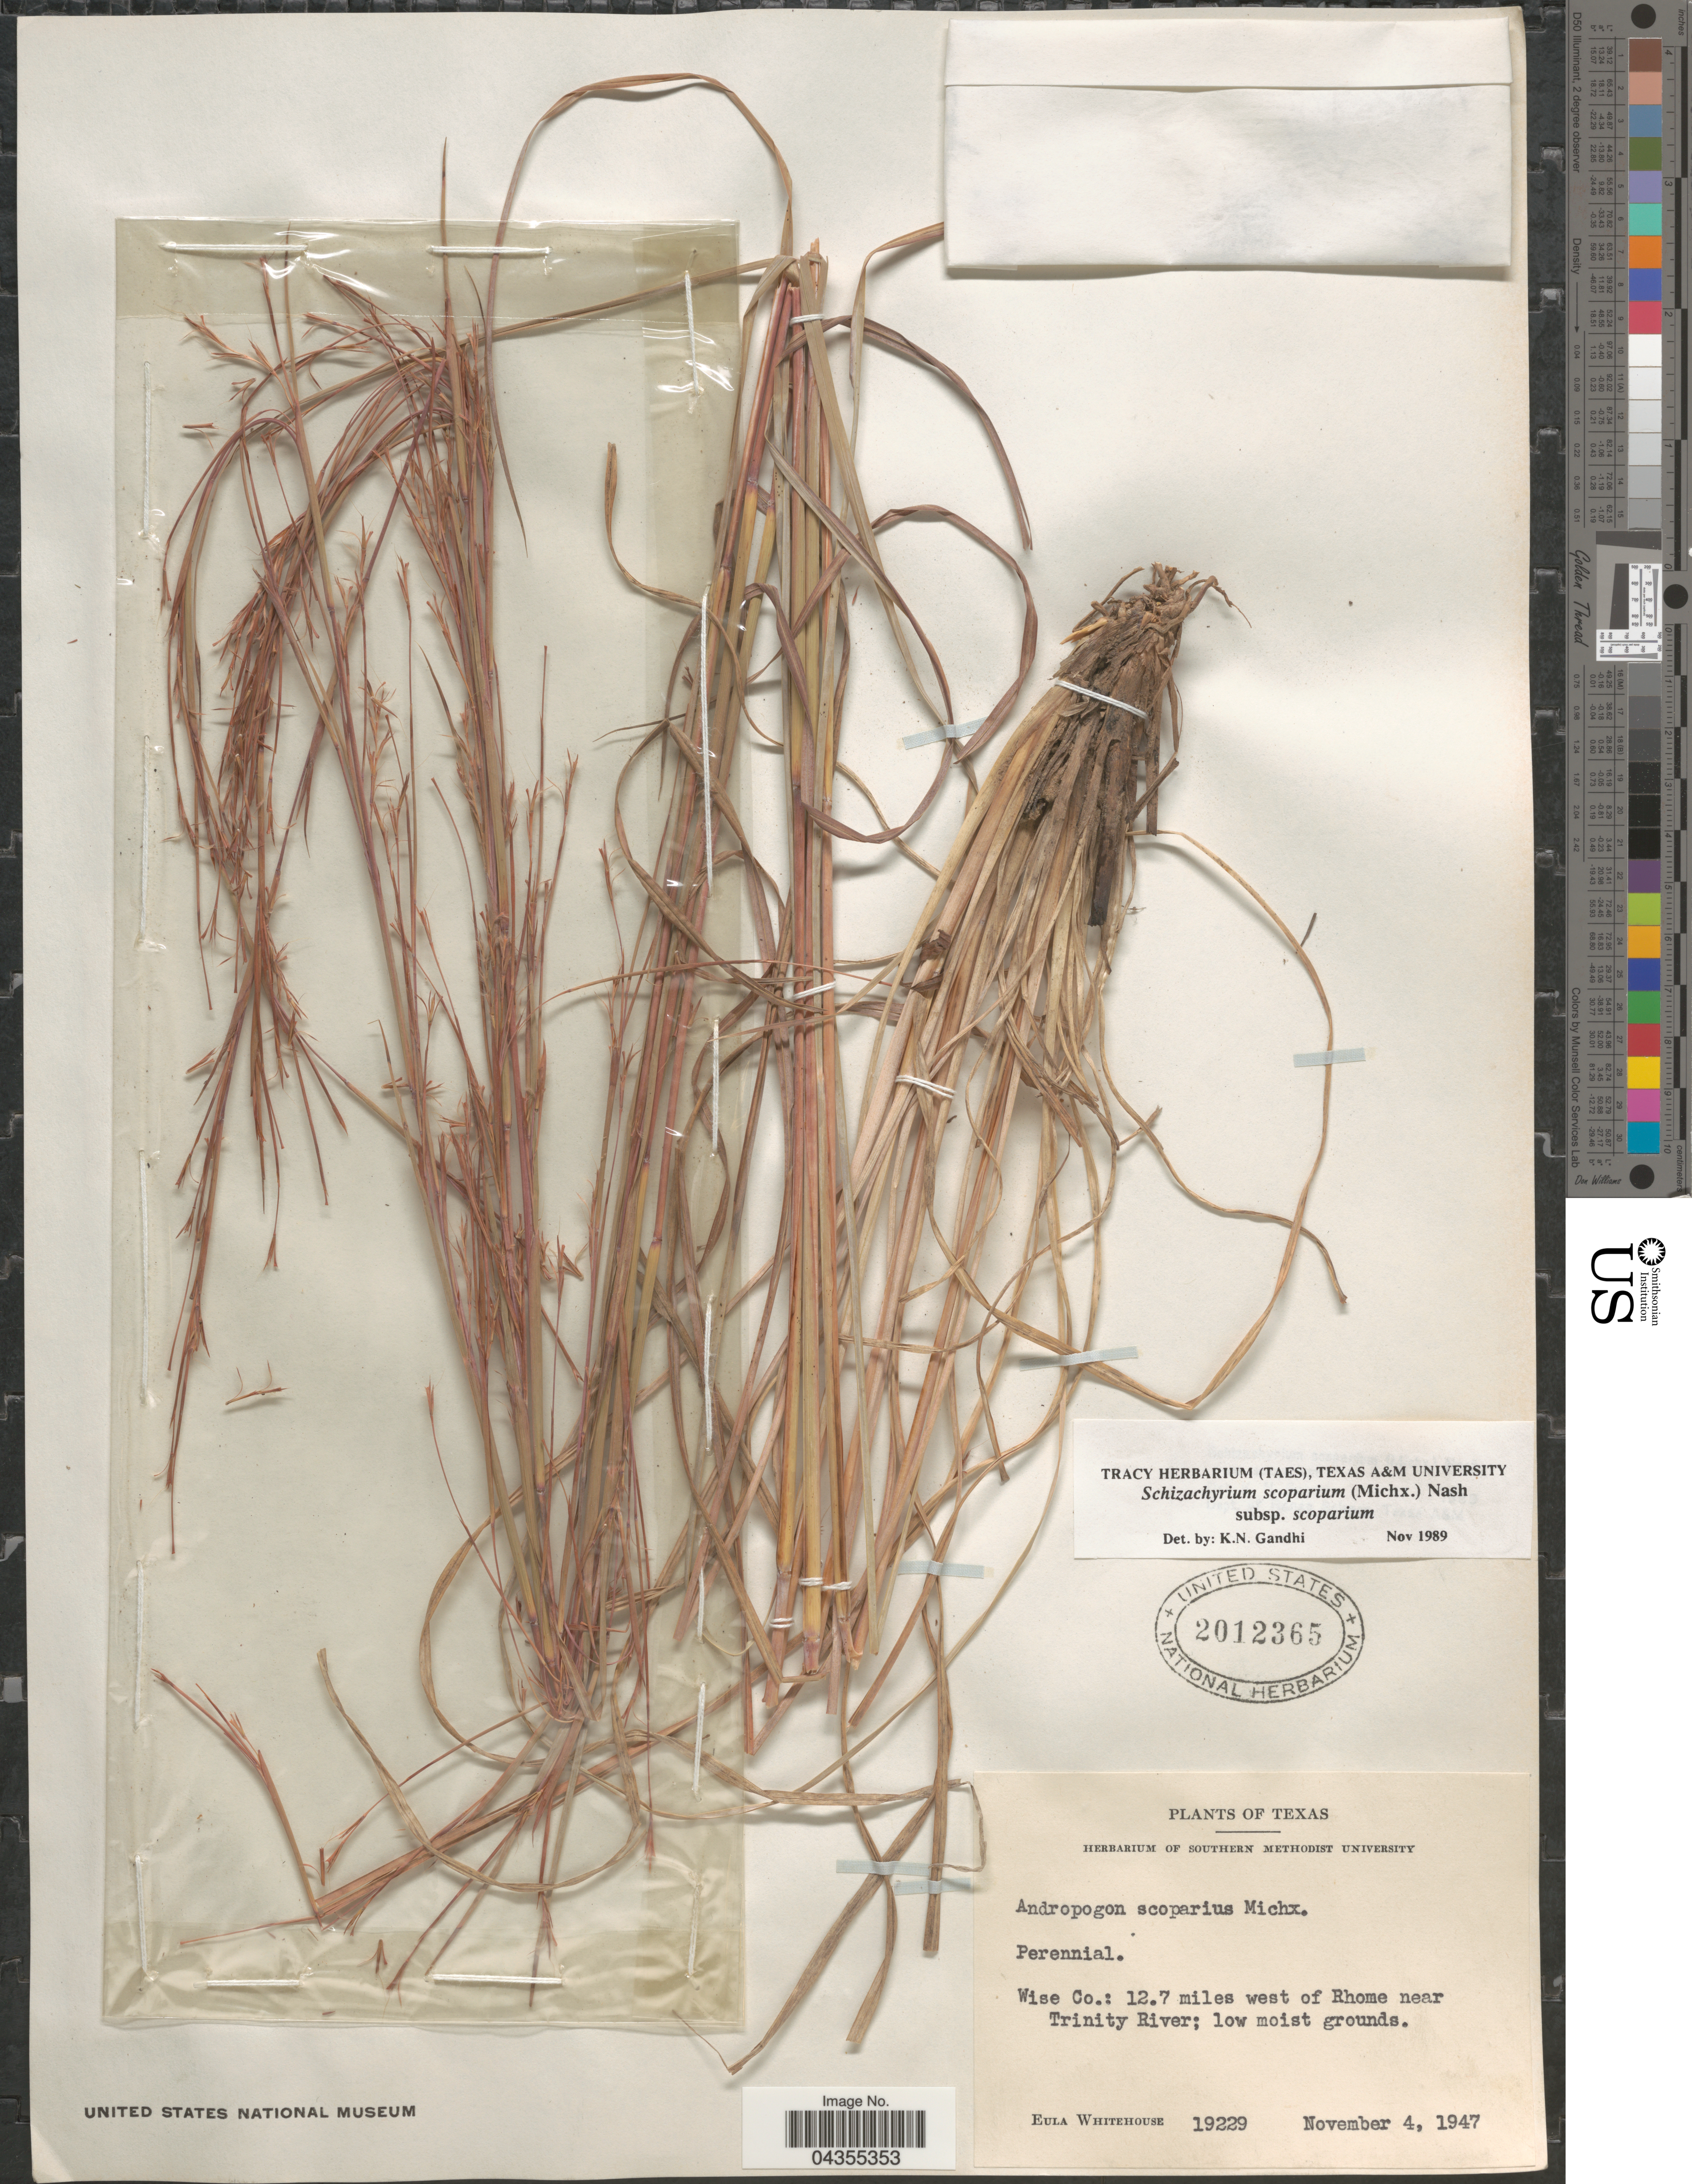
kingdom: Plantae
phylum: Tracheophyta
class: Liliopsida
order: Poales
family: Poaceae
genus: Schizachyrium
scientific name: Schizachyrium scoparium var. scoparium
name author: (Michx.) Nash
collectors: E. Whitehouse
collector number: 19229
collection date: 1947-11-04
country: United States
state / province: Texas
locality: Wise Co.: 12.7 miles west of Rhome near Trinity River.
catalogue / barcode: US 2012365